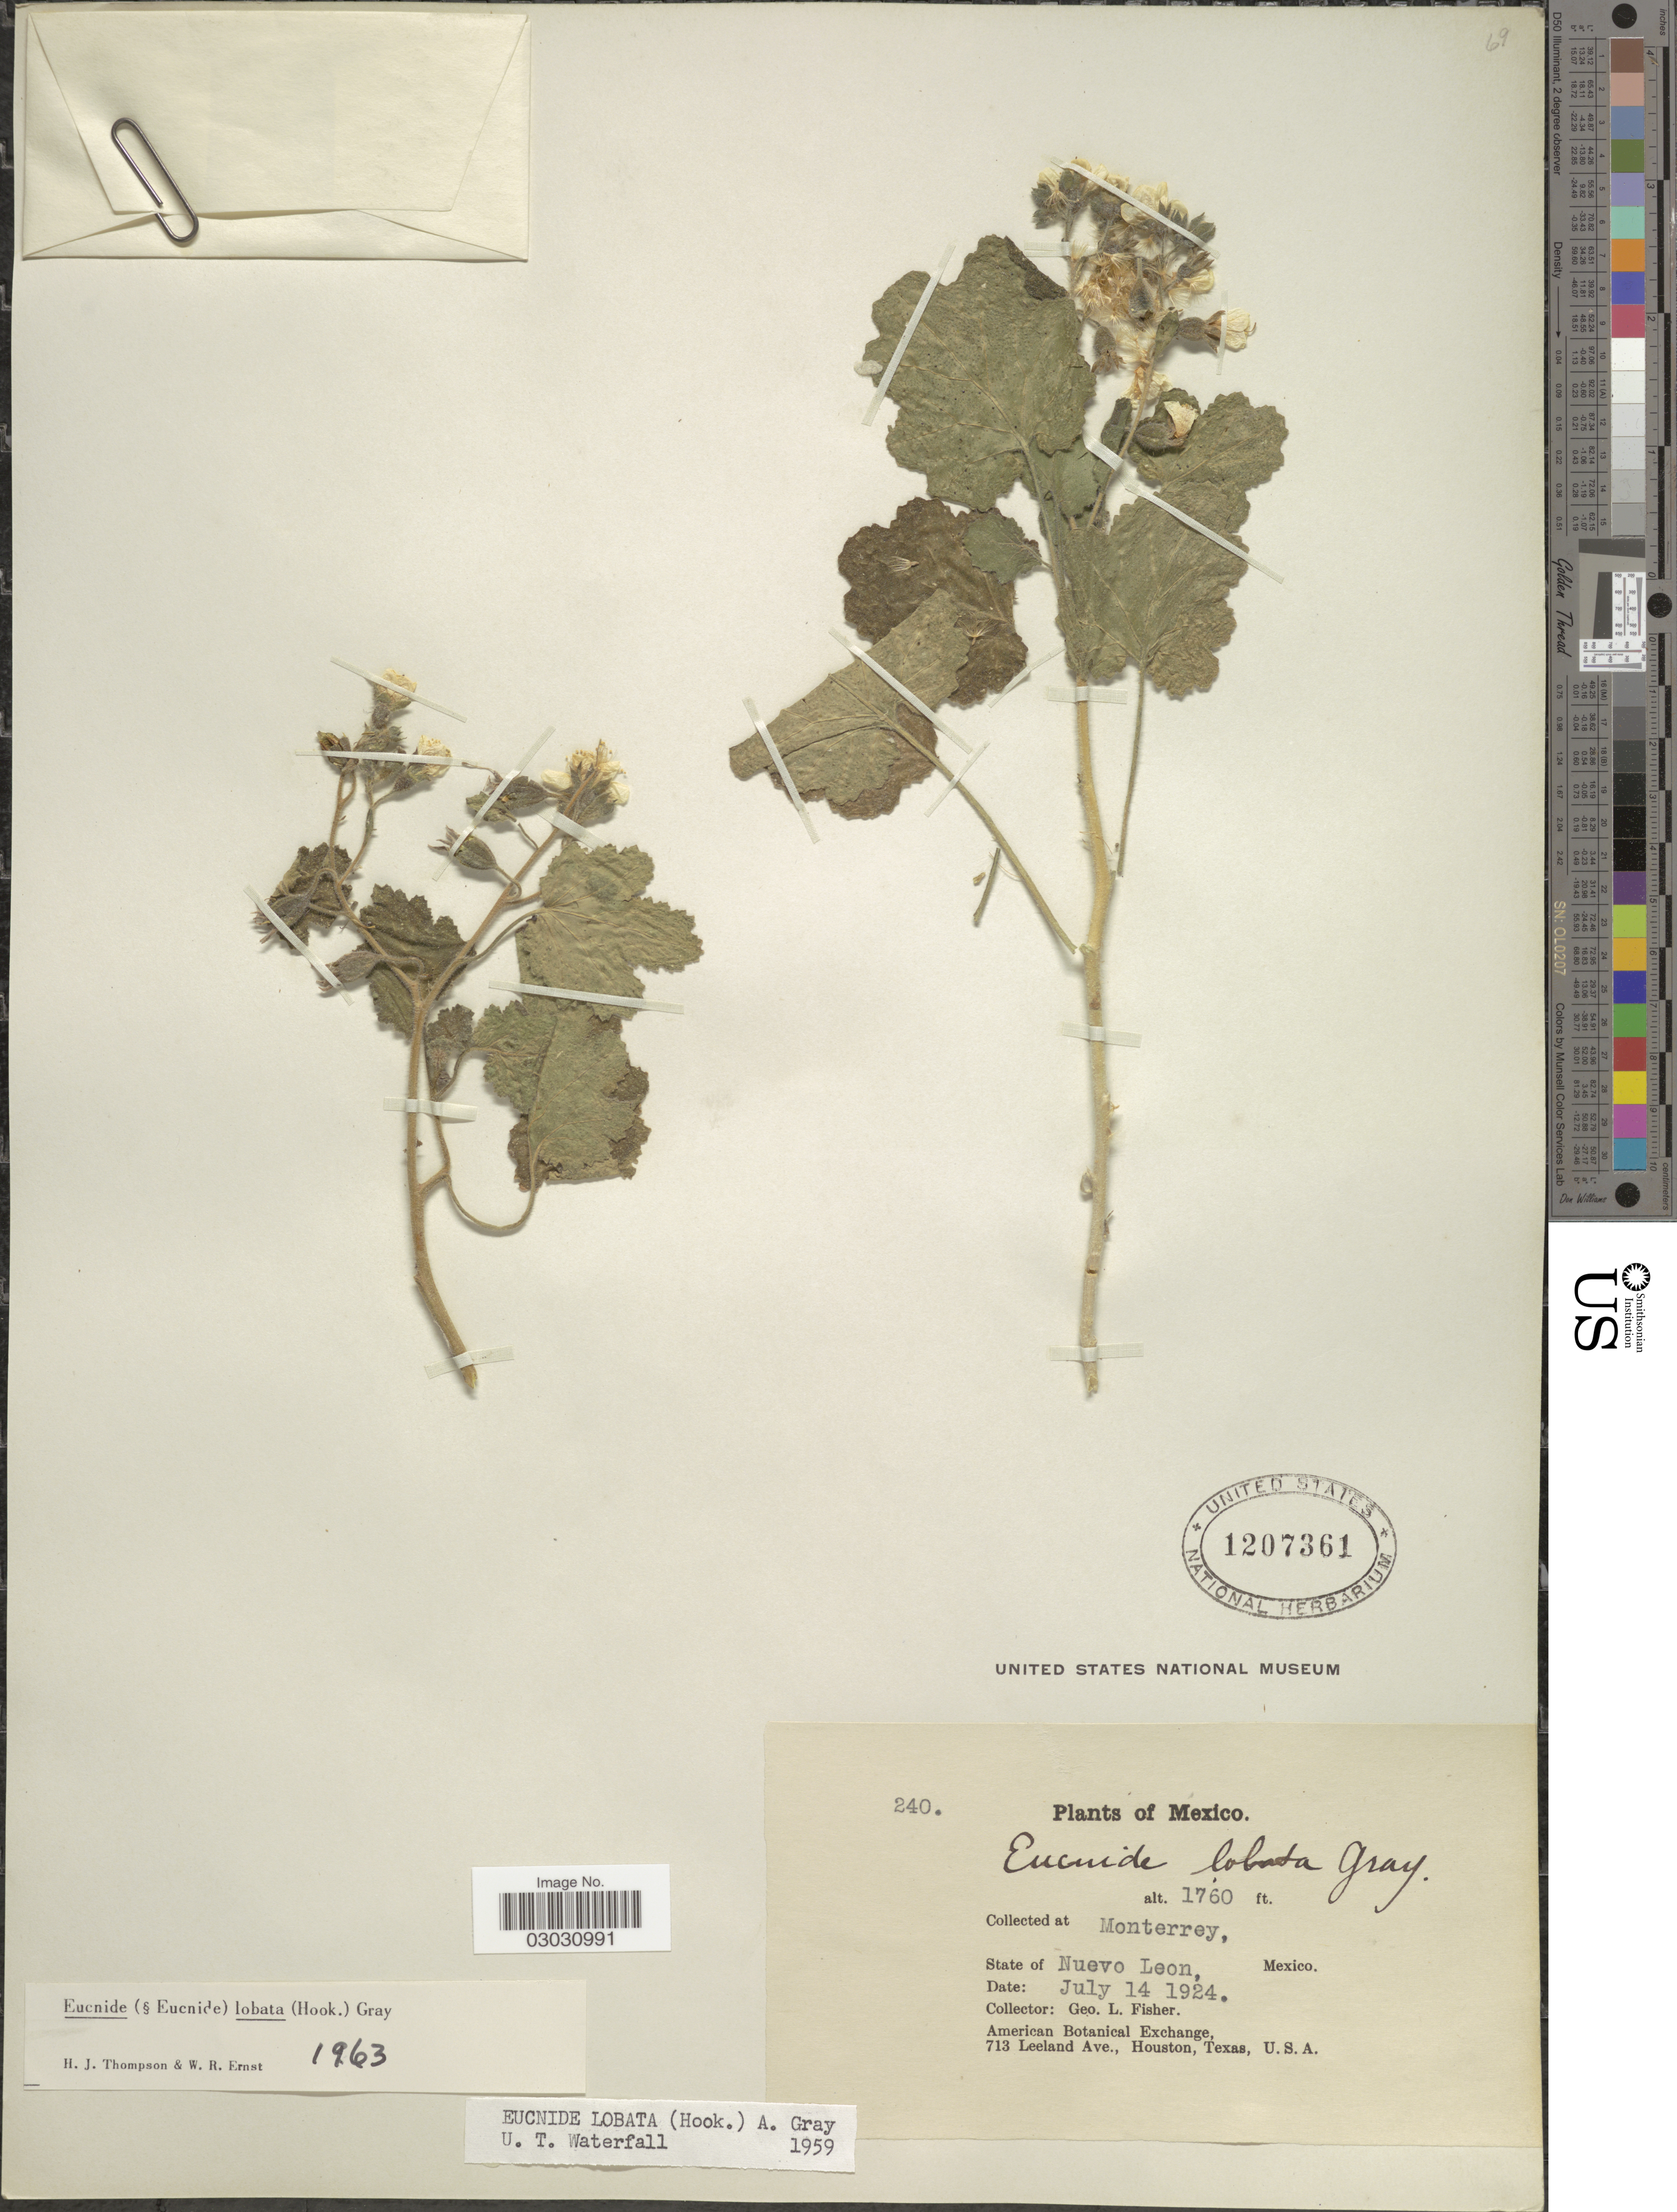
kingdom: Plantae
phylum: Tracheophyta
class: Magnoliopsida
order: Cornales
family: Loasaceae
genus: Eucnide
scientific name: Eucnide lobata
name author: (Hook.) A. Gray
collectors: G. L. Fisher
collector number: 240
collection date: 1924-07-14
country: Mexico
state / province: Nuevo León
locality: Monterrey.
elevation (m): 536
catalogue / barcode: US 1207361